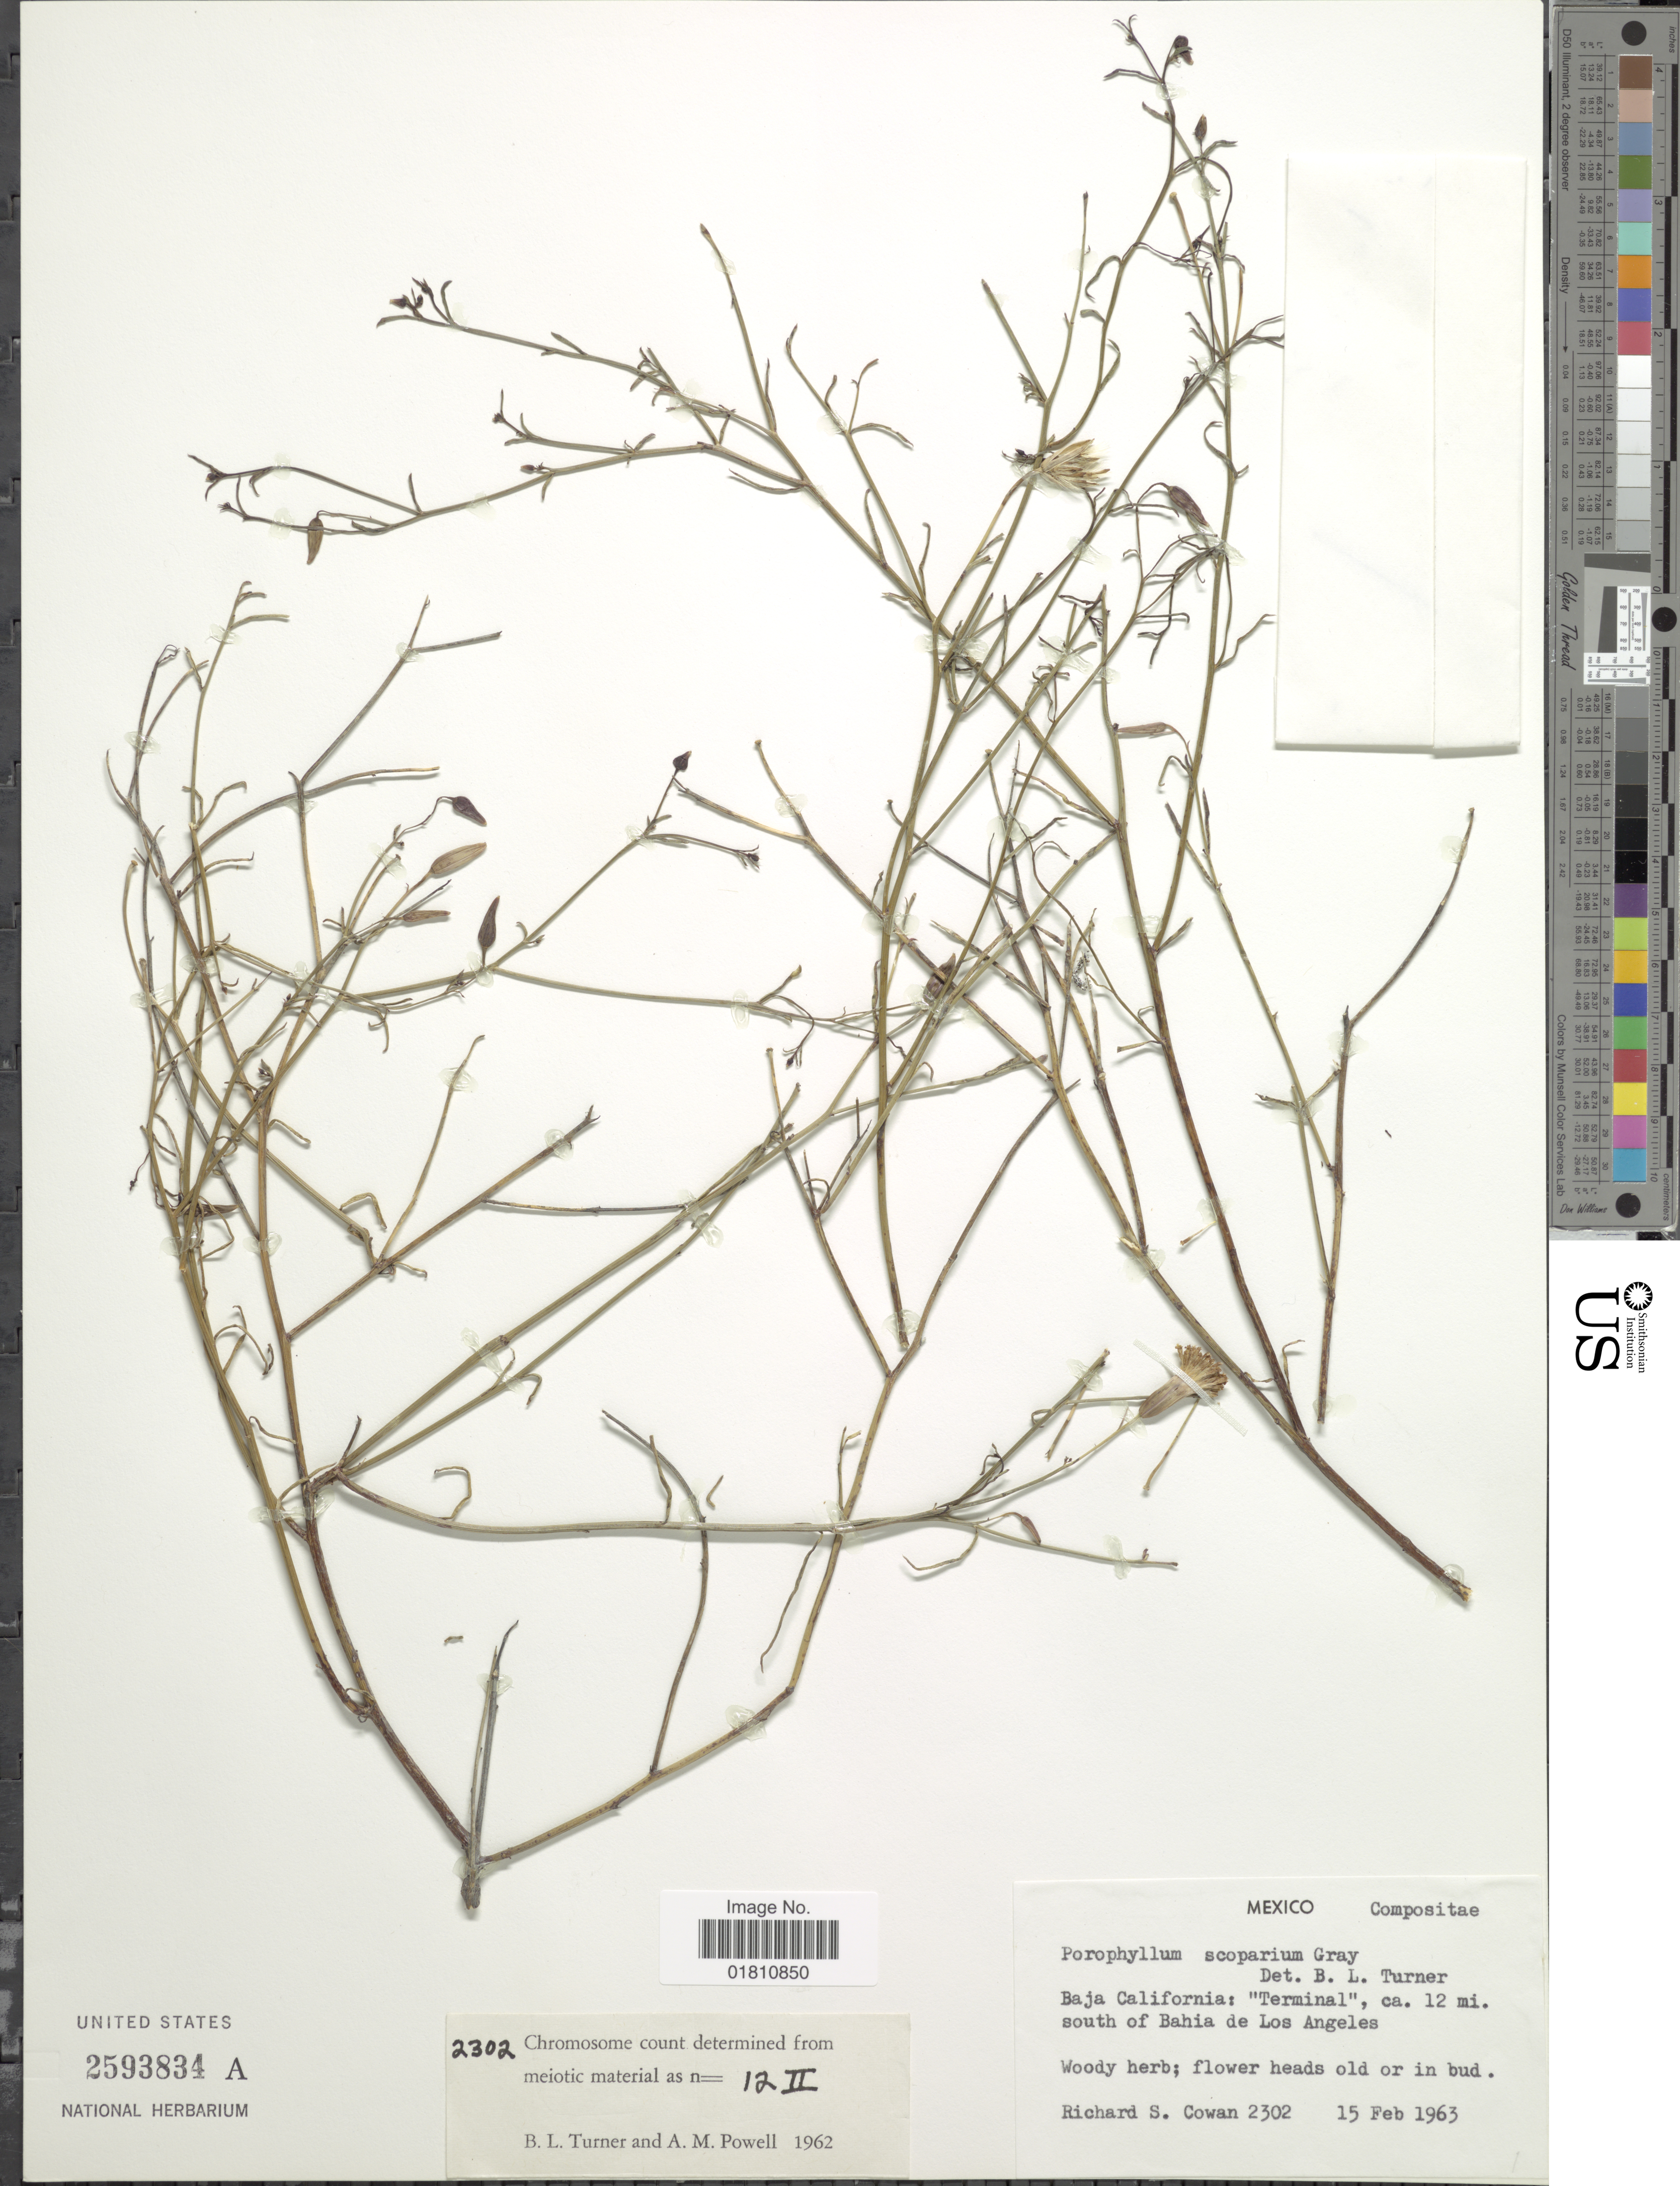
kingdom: Plantae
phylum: Tracheophyta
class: Magnoliopsida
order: Asterales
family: Asteraceae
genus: Porophyllum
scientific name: Porophyllum gracile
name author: Benth.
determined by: Anzuinelli, M.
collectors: R. S. Cowan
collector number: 2302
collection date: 1963-02-15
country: Mexico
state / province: Baja California Sur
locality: Terminal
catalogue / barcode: US 2593834A